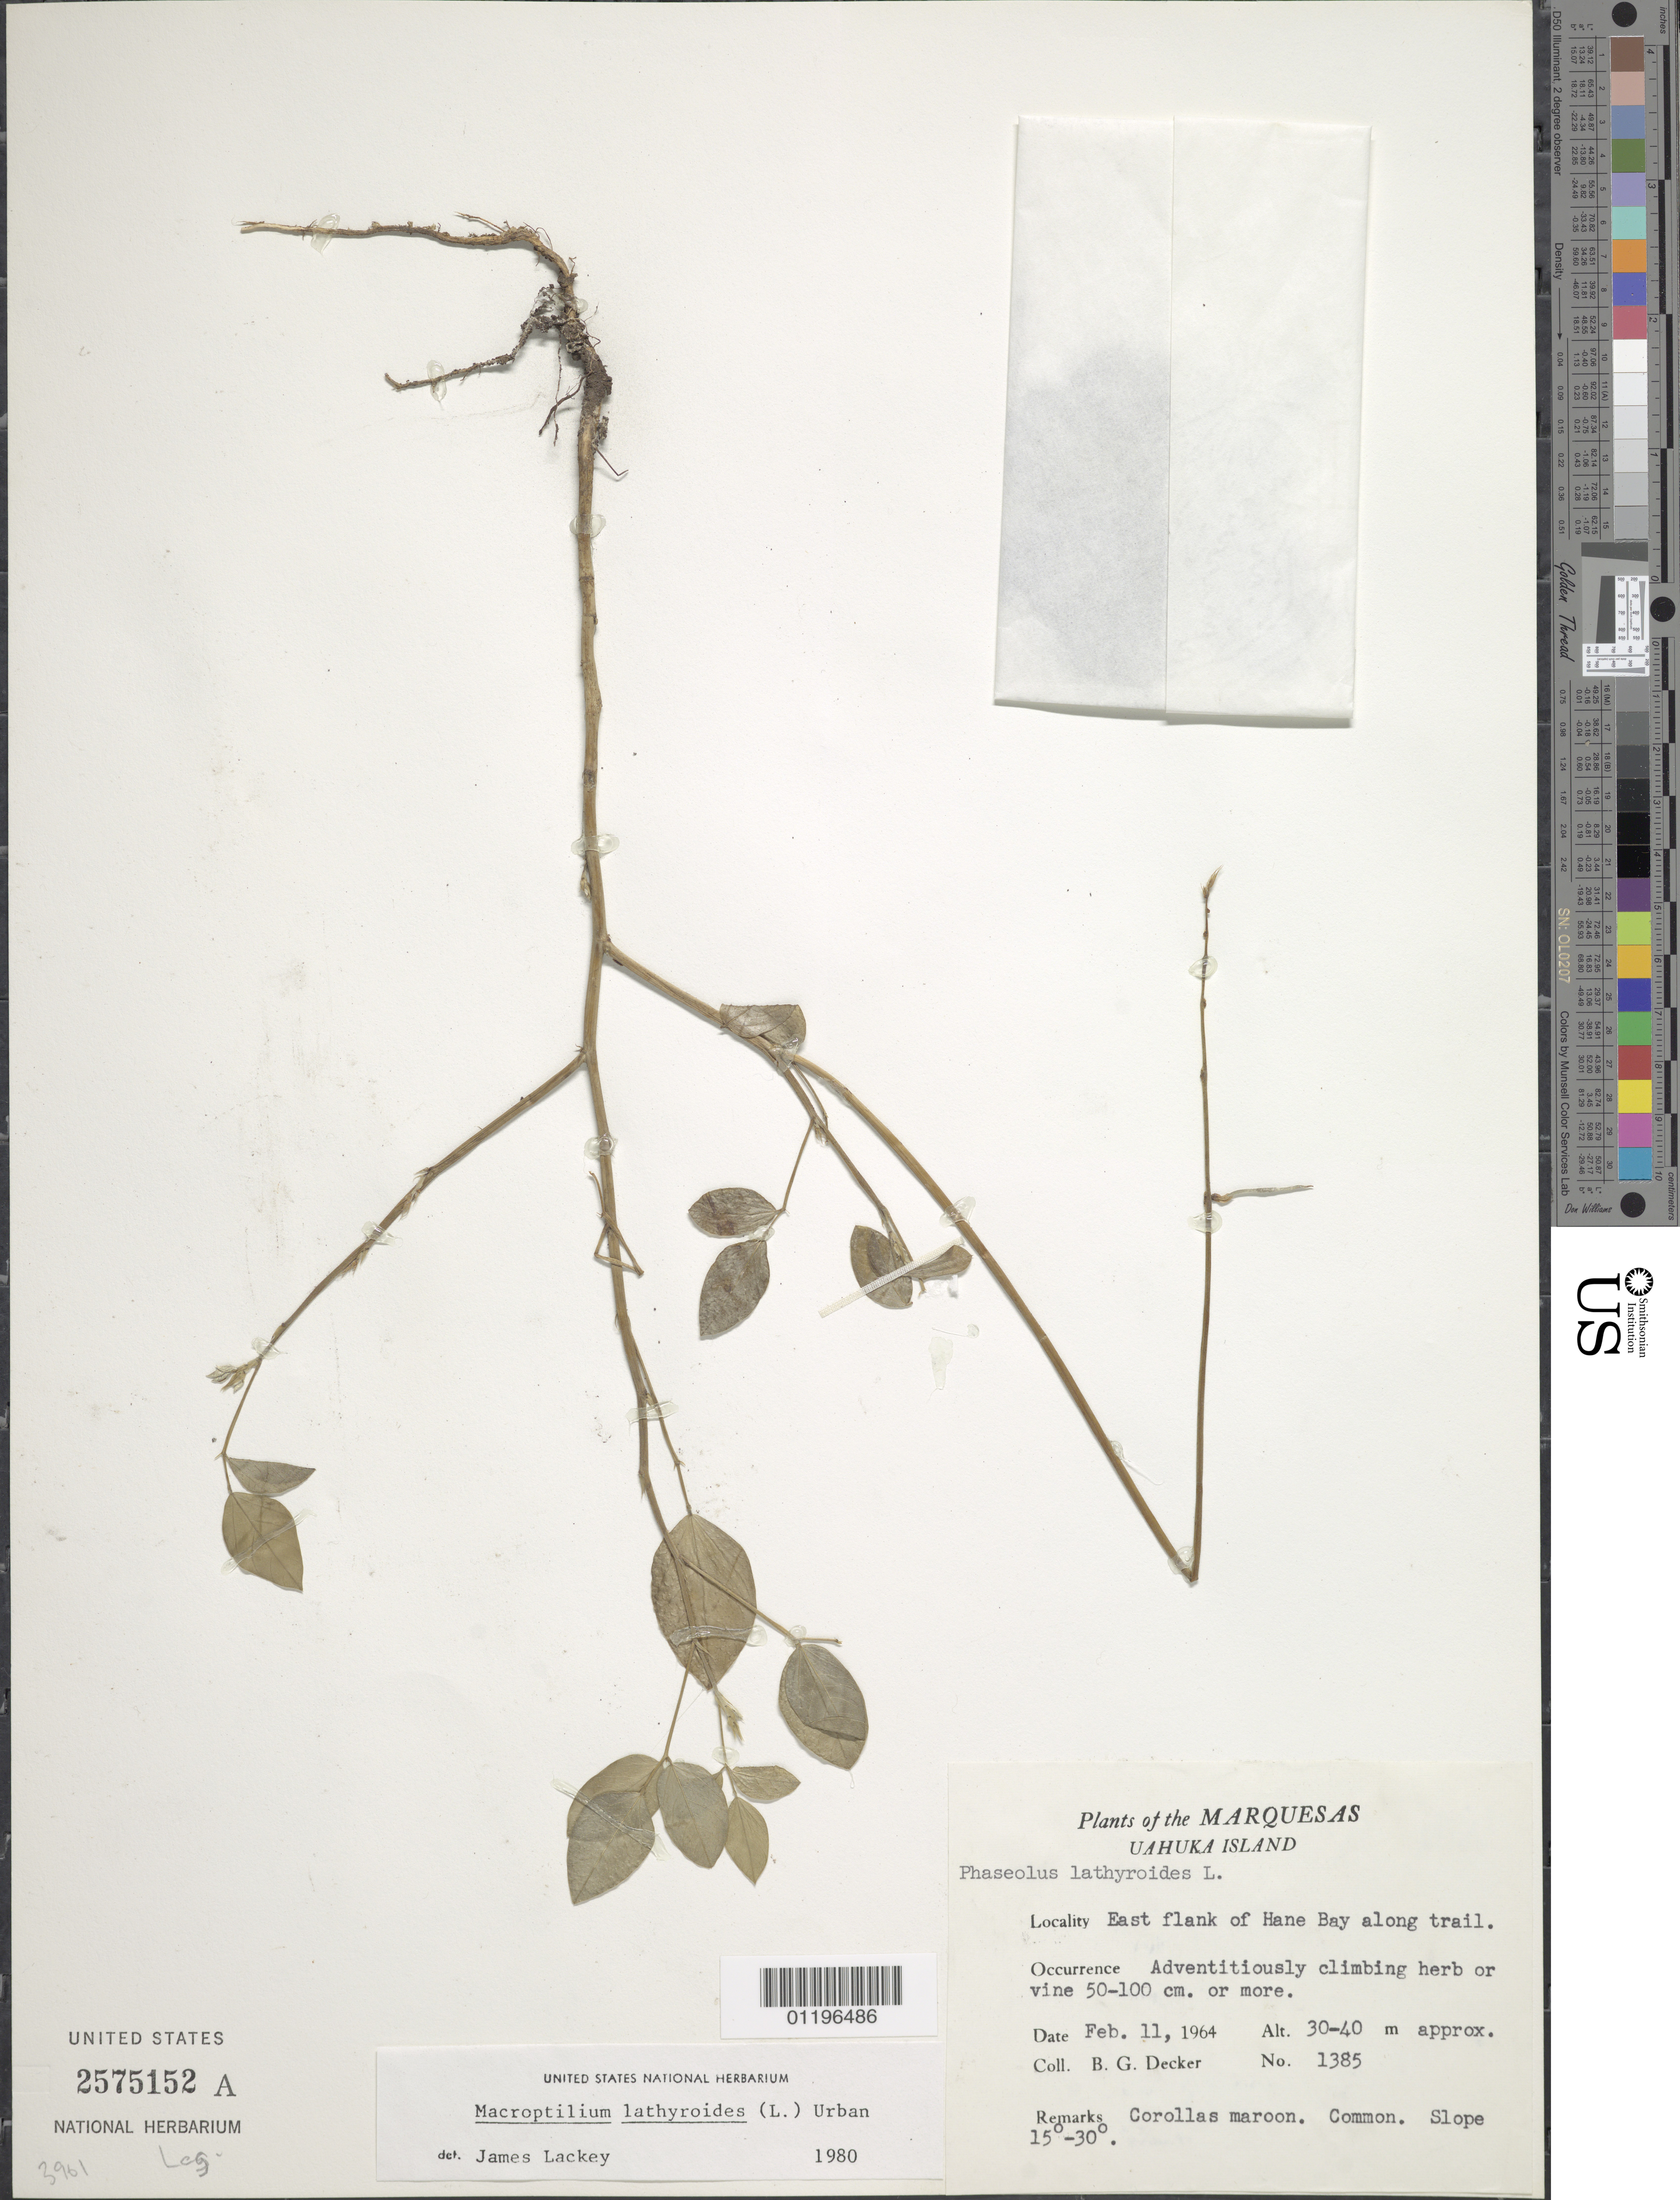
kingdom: Plantae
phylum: Tracheophyta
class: Magnoliopsida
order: Fabales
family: Fabaceae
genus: Macroptilium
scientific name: Macroptilium lathyroides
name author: (L.) Urb.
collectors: B. G. Decker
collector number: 1385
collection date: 1964-02-11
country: French Polynesia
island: Ua Huka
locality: E flank of Hane Bay along trail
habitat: Slope 15-30 deg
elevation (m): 30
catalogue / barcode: US 2575152A